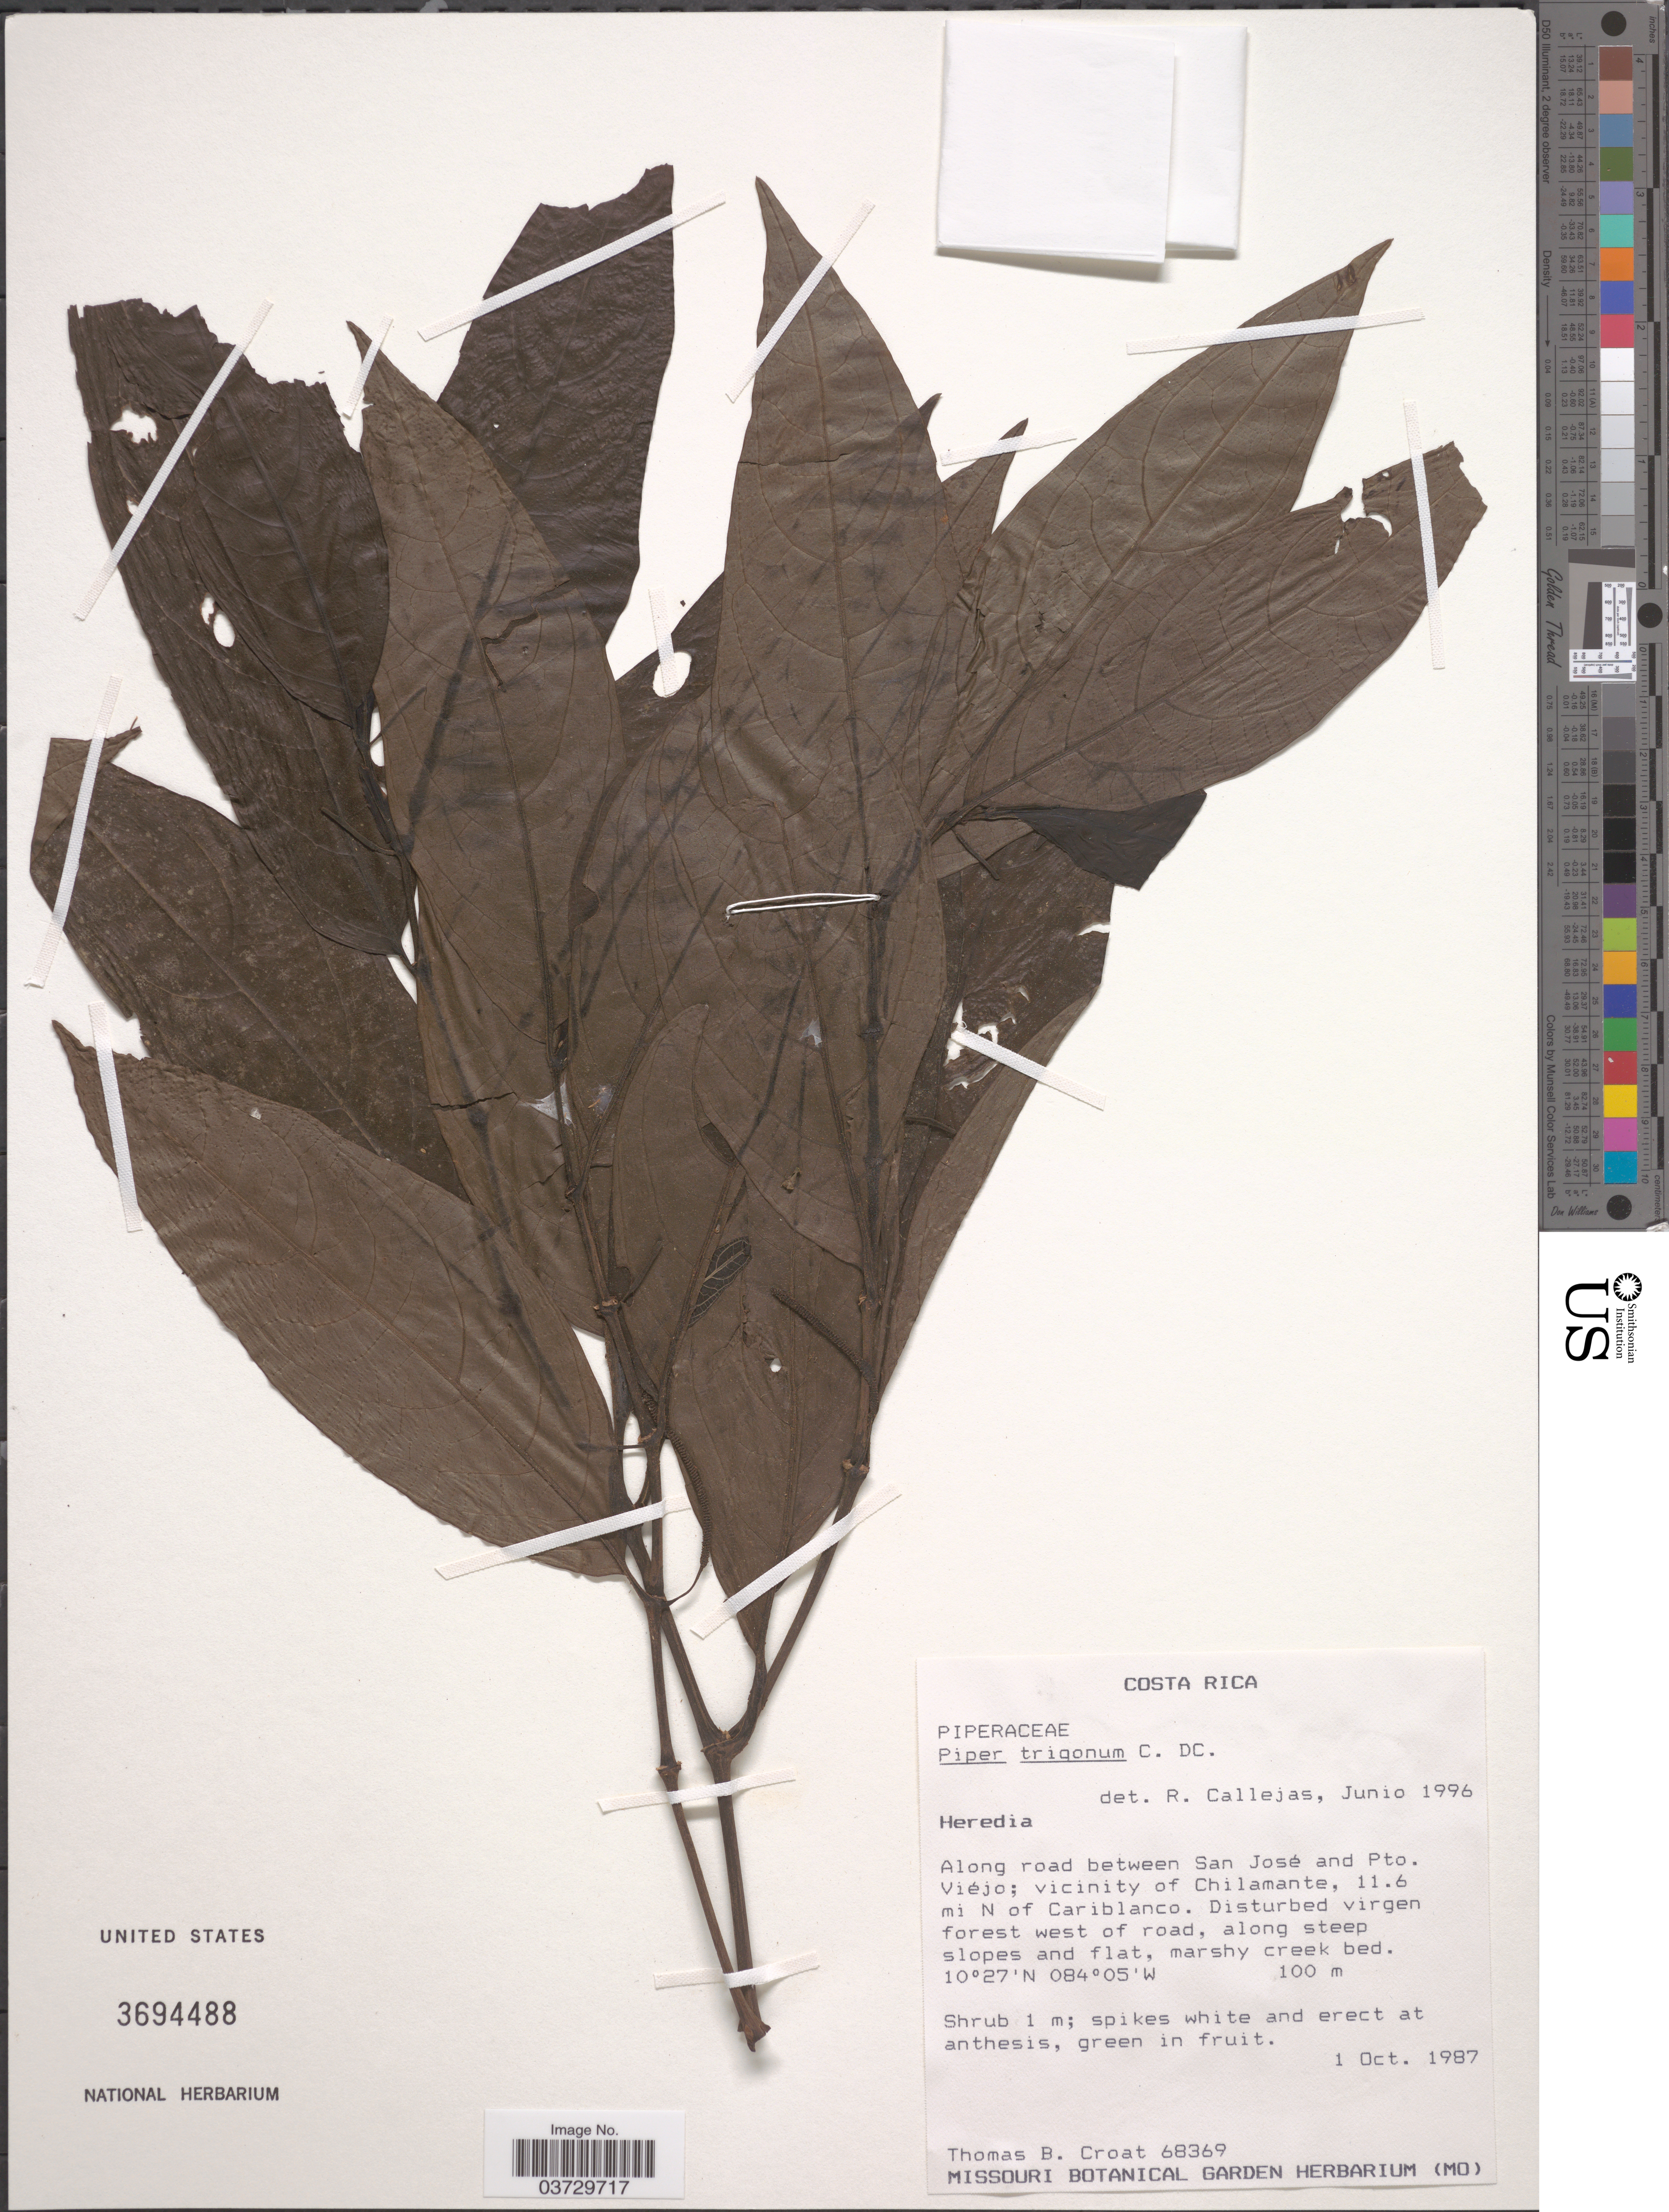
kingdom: Plantae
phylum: Tracheophyta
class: Magnoliopsida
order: Piperales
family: Piperaceae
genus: Piper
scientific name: Piper trigonum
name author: C. DC.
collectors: T. B. Croat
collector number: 68369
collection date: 1987-10-01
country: Costa Rica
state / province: Heredia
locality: Along road between San José and Pto. Viéjo; vicinity of Chilamente, 11.6 mi N of Cariblanco. West of road, along steep slopes and flat.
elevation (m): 100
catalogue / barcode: US 3694488